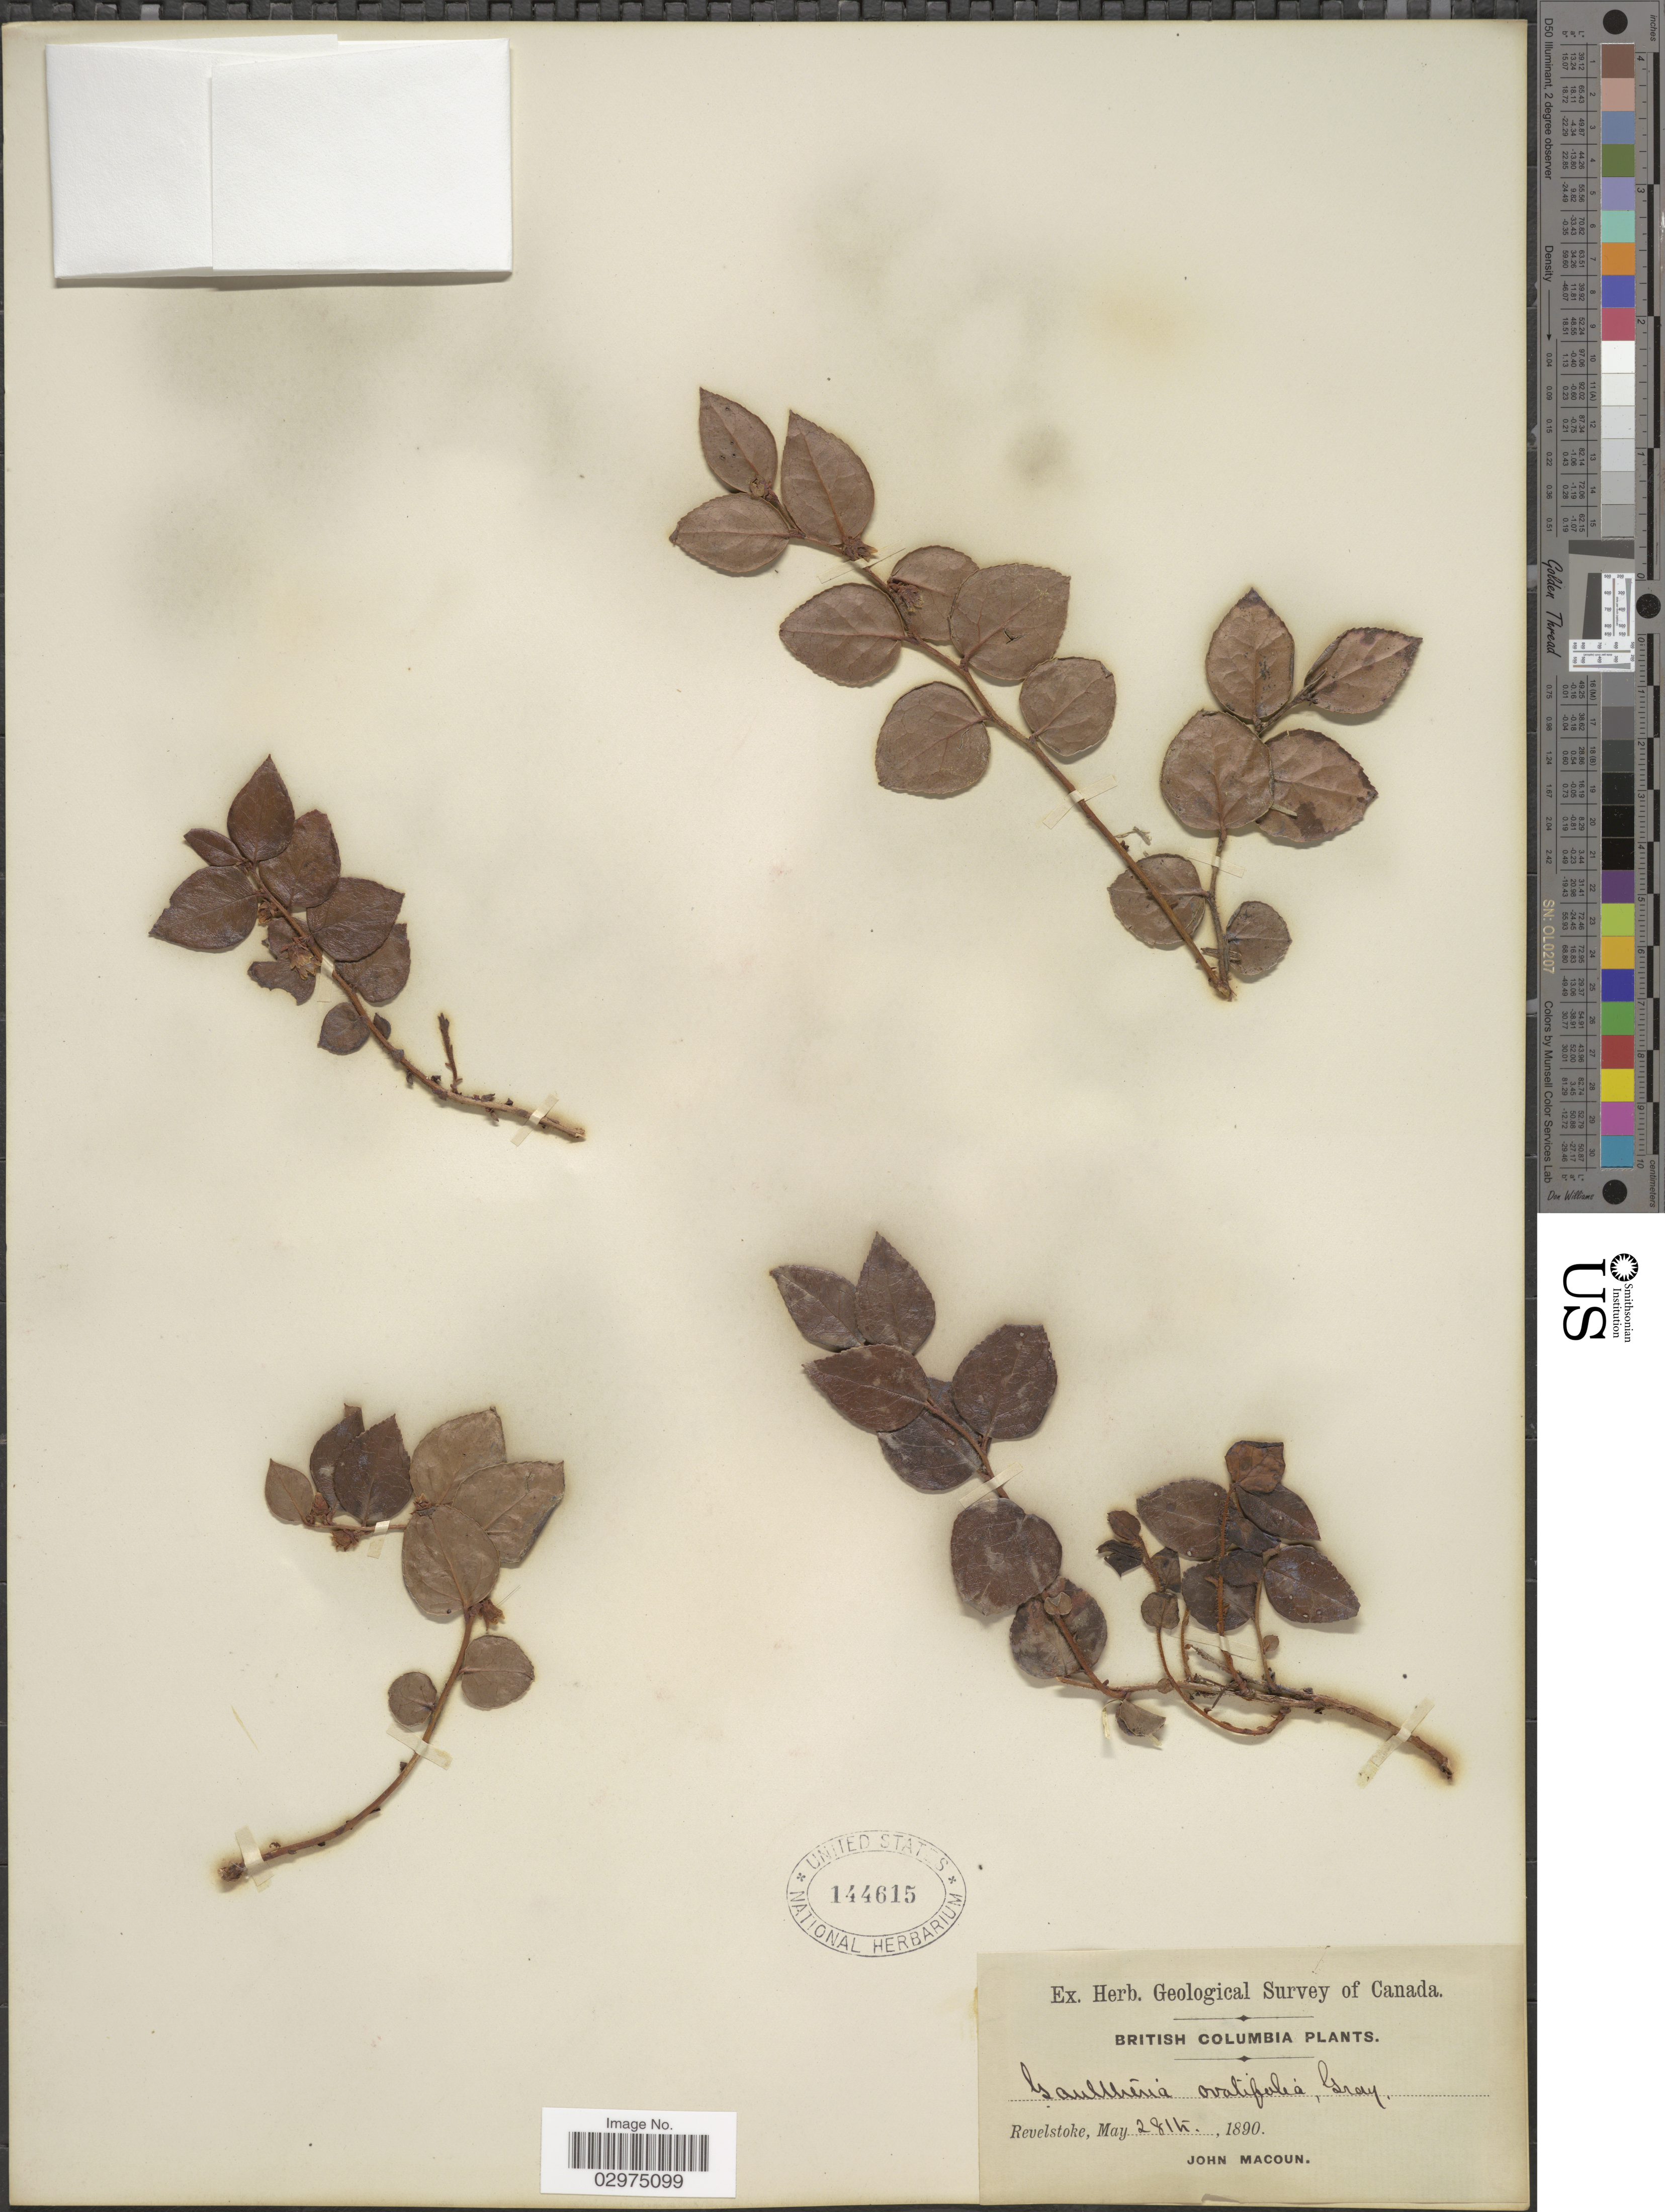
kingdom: Plantae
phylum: Tracheophyta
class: Magnoliopsida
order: Ericales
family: Ericaceae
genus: Gaultheria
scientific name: Gaultheria ovatifolia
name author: A. Gray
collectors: J. Macoun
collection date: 1890-05-28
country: Canada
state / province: British Columbia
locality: Revelstoke.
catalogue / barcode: US 144615